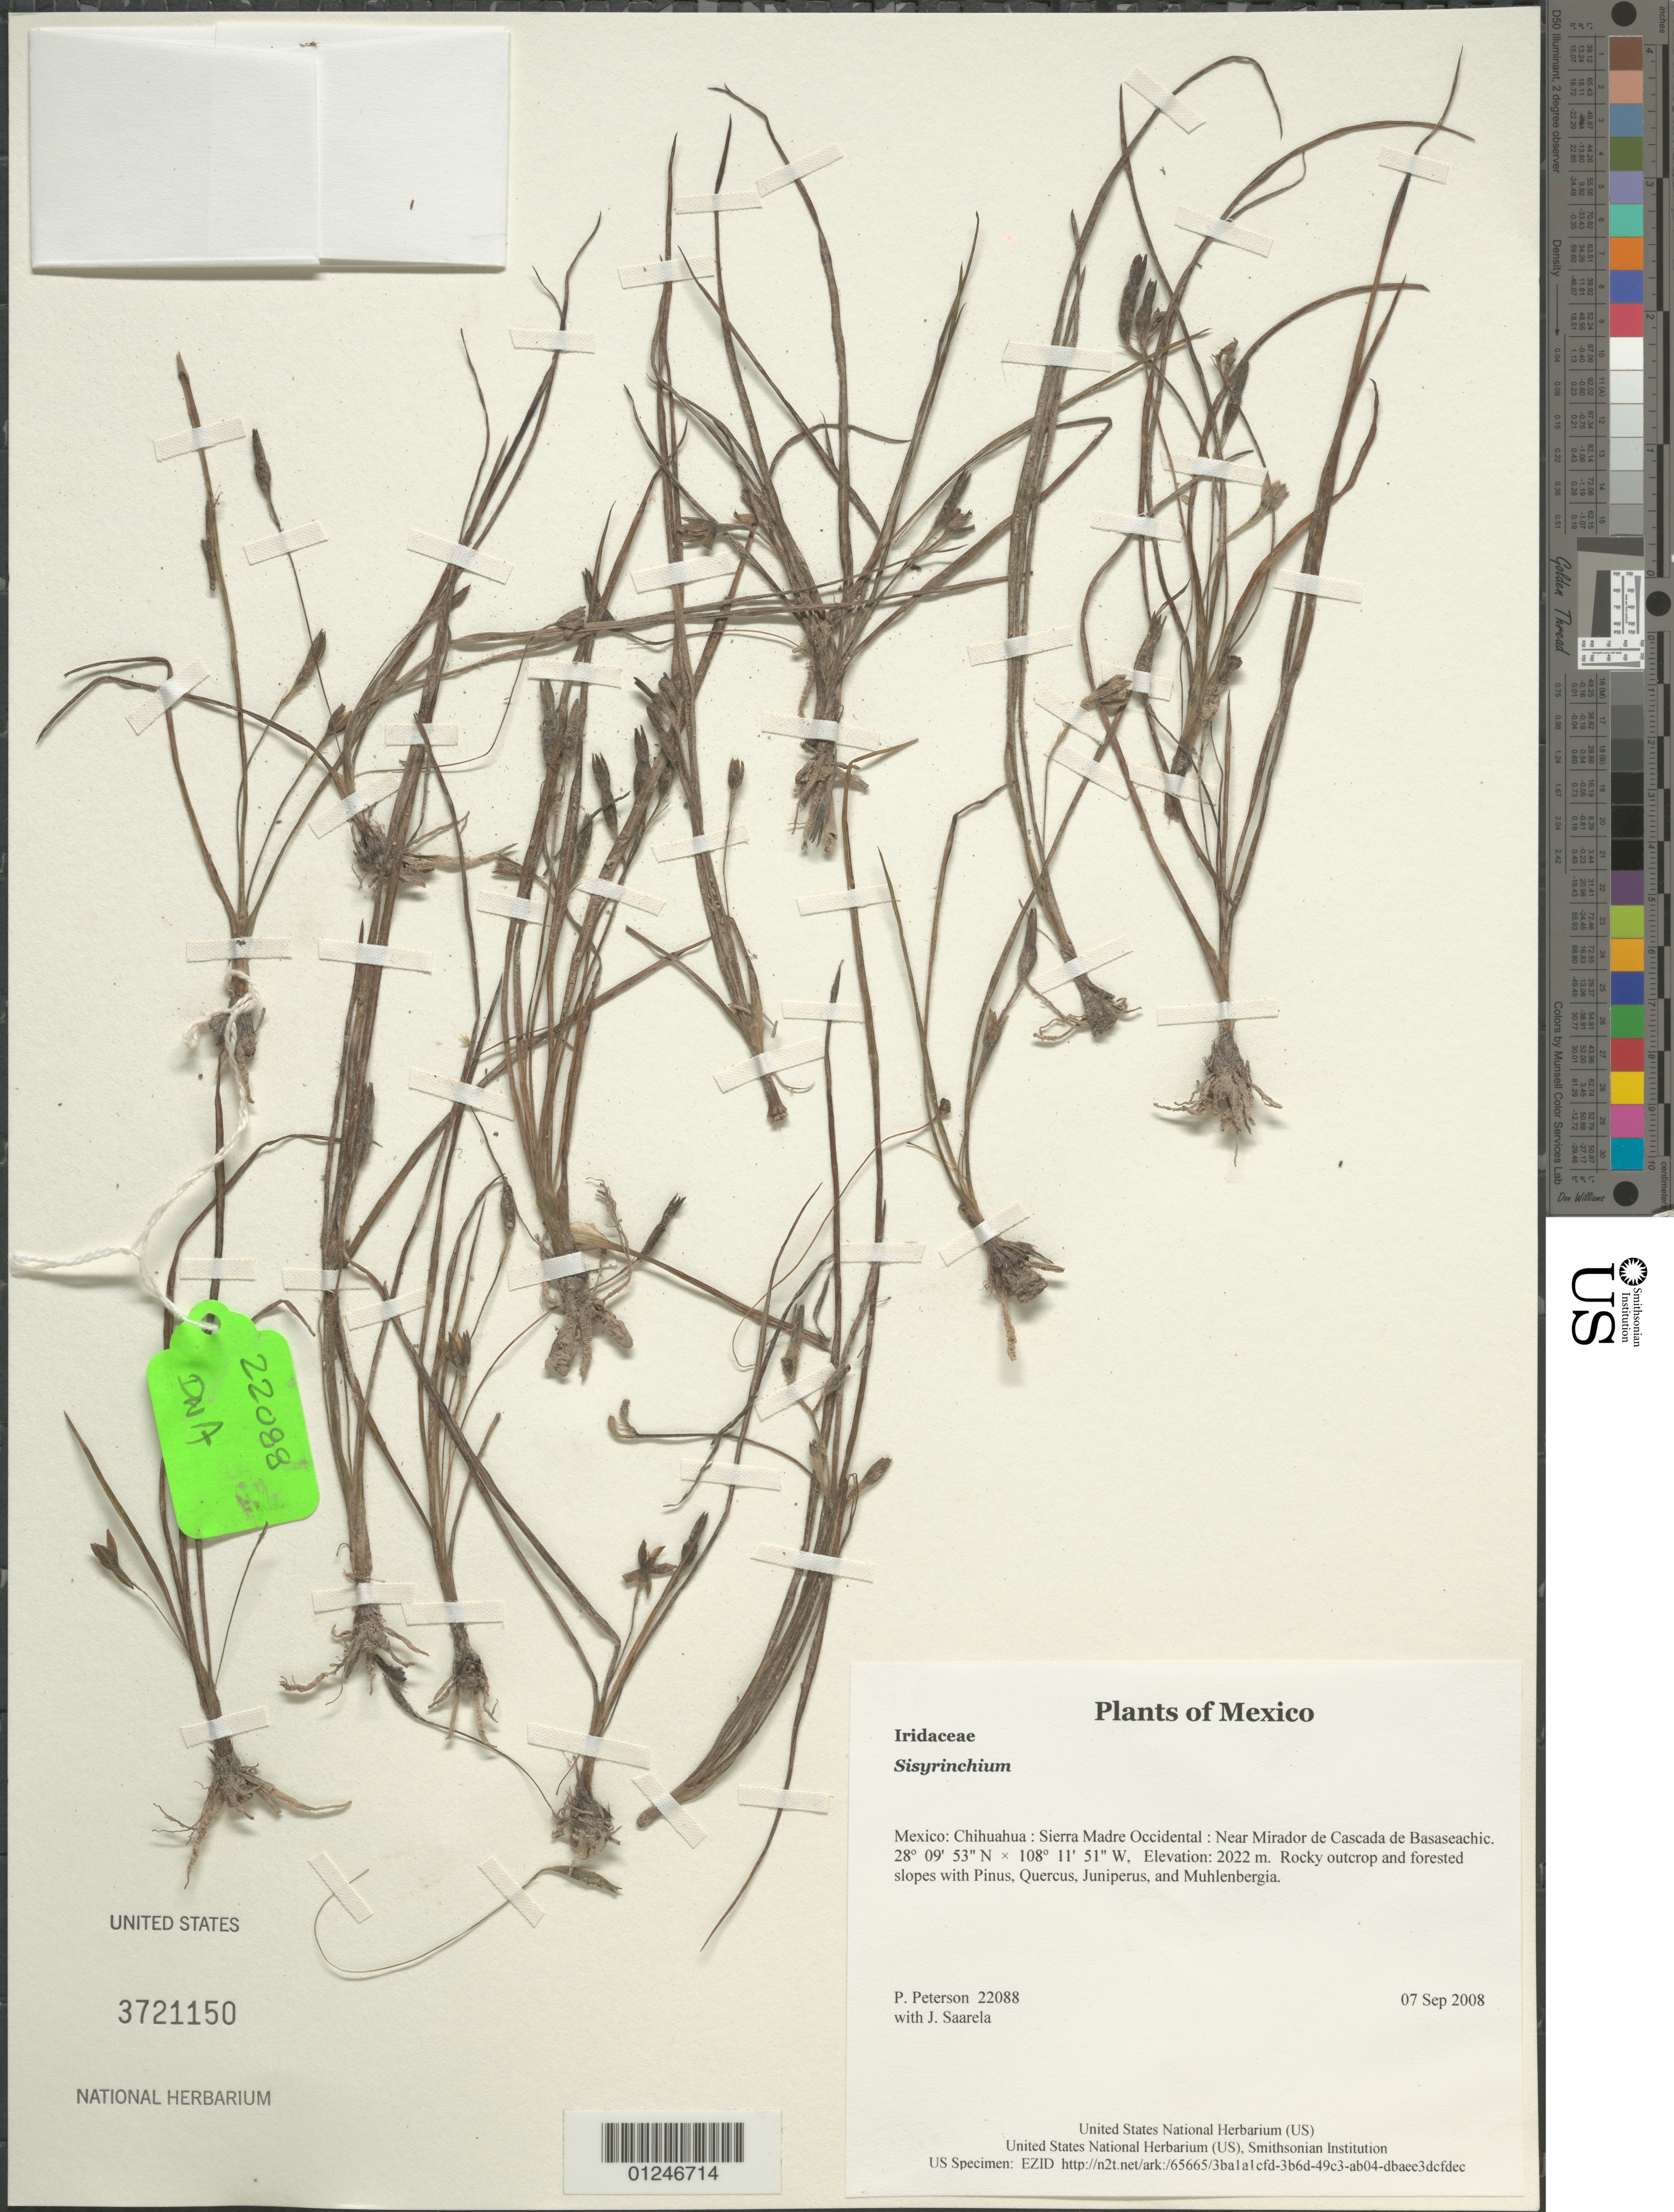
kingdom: Plantae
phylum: Tracheophyta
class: Liliopsida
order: Asparagales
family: Iridaceae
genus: Sisyrinchium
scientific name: Sisyrinchium sp.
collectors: P. M. Peterson & J. Saarela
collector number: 22088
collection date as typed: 07 Sep 2008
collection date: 2008-09-07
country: Mexico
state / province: Chihuahua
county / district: Sierra Madre Occidental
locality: Near Mirador de Cascada de Basaseachic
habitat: Rocky outcrop and forested slopes with Pinus, Quercus, Juniperus, and Muhlenbergia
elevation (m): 2022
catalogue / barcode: US 3721150